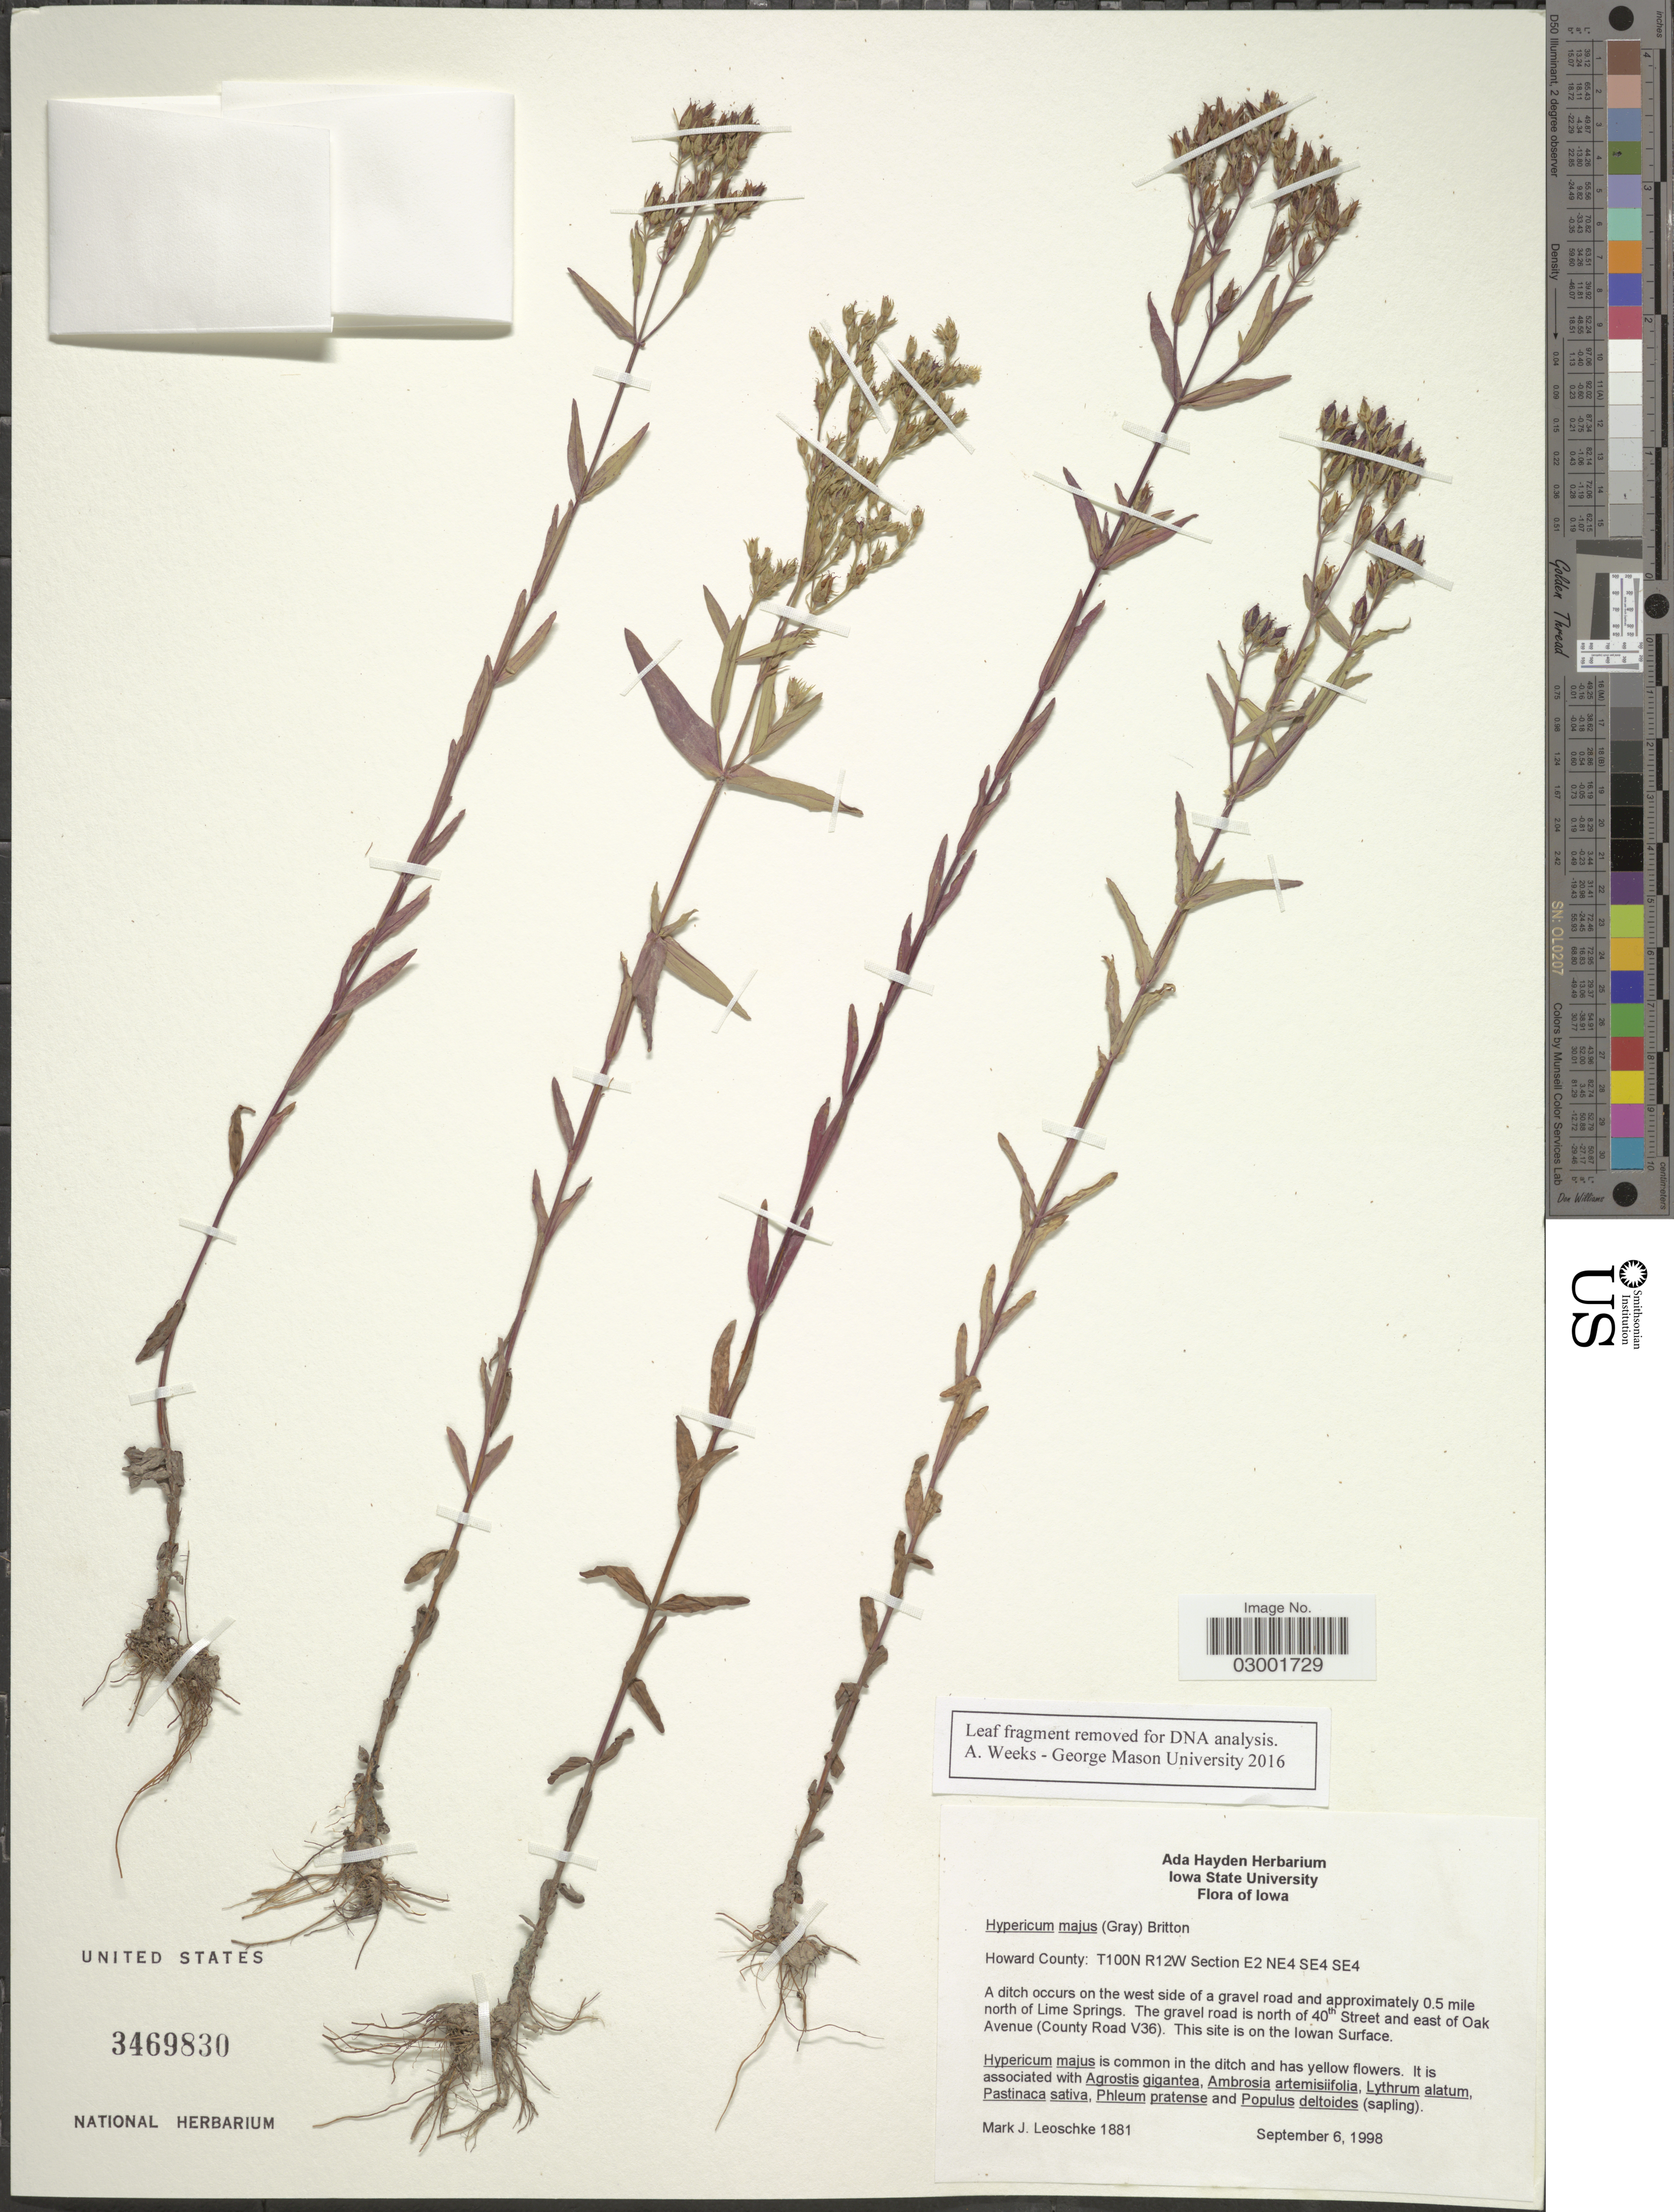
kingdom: Plantae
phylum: Tracheophyta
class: Magnoliopsida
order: Malpighiales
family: Hypericaceae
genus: Hypericum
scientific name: Hypericum majus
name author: (A. Gray) Britton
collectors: M. J. Leoschke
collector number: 1881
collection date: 1998-09-06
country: United States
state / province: Iowa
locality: Howard County: T100N R12W Section E2 nE4 SE4 SE4. A ditch occurs on the west side of a gravel road and approximately 0.5 mile north of Lime Springs. The gravel road is north of 40th Street and east of Oak Avenue (County Road V36). The site is on the lowan Surface.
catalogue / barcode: US 3469830